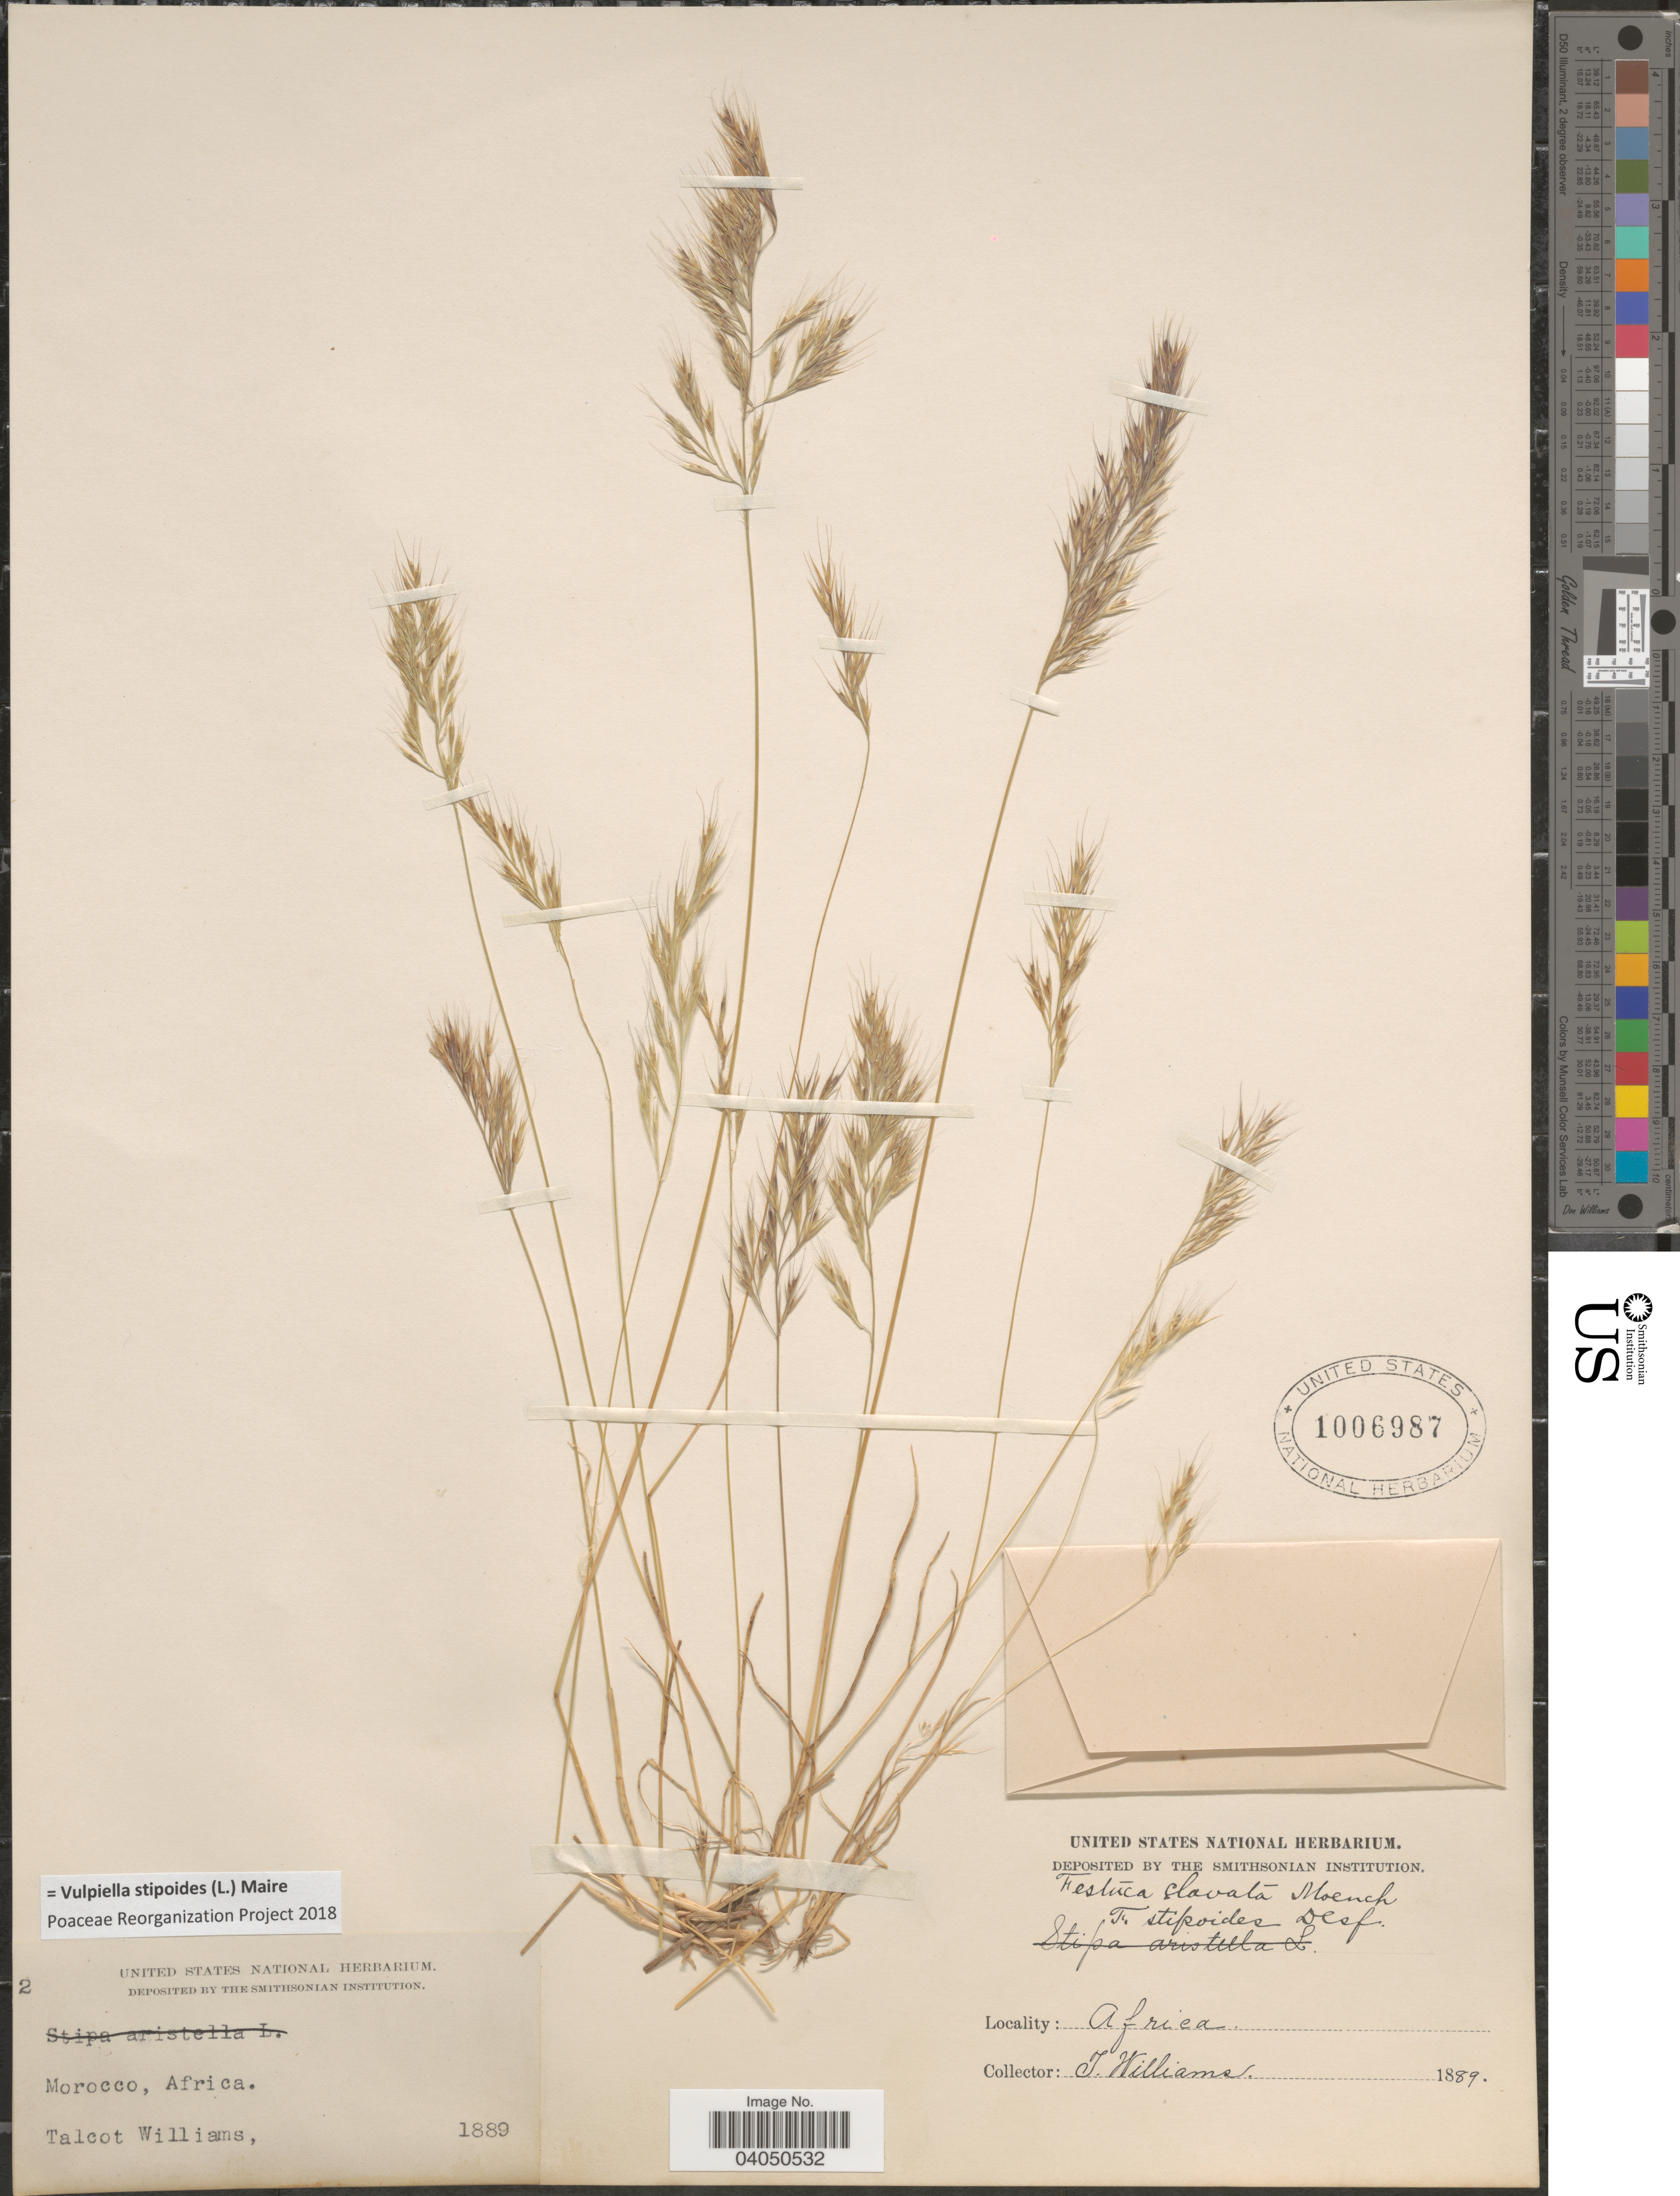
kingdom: Plantae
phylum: Tracheophyta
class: Liliopsida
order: Poales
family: Poaceae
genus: Vulpiella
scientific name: Vulpiella stipoides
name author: (L.) Maire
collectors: T. Williams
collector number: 2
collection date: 1889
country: Morocco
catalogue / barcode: US 1006987